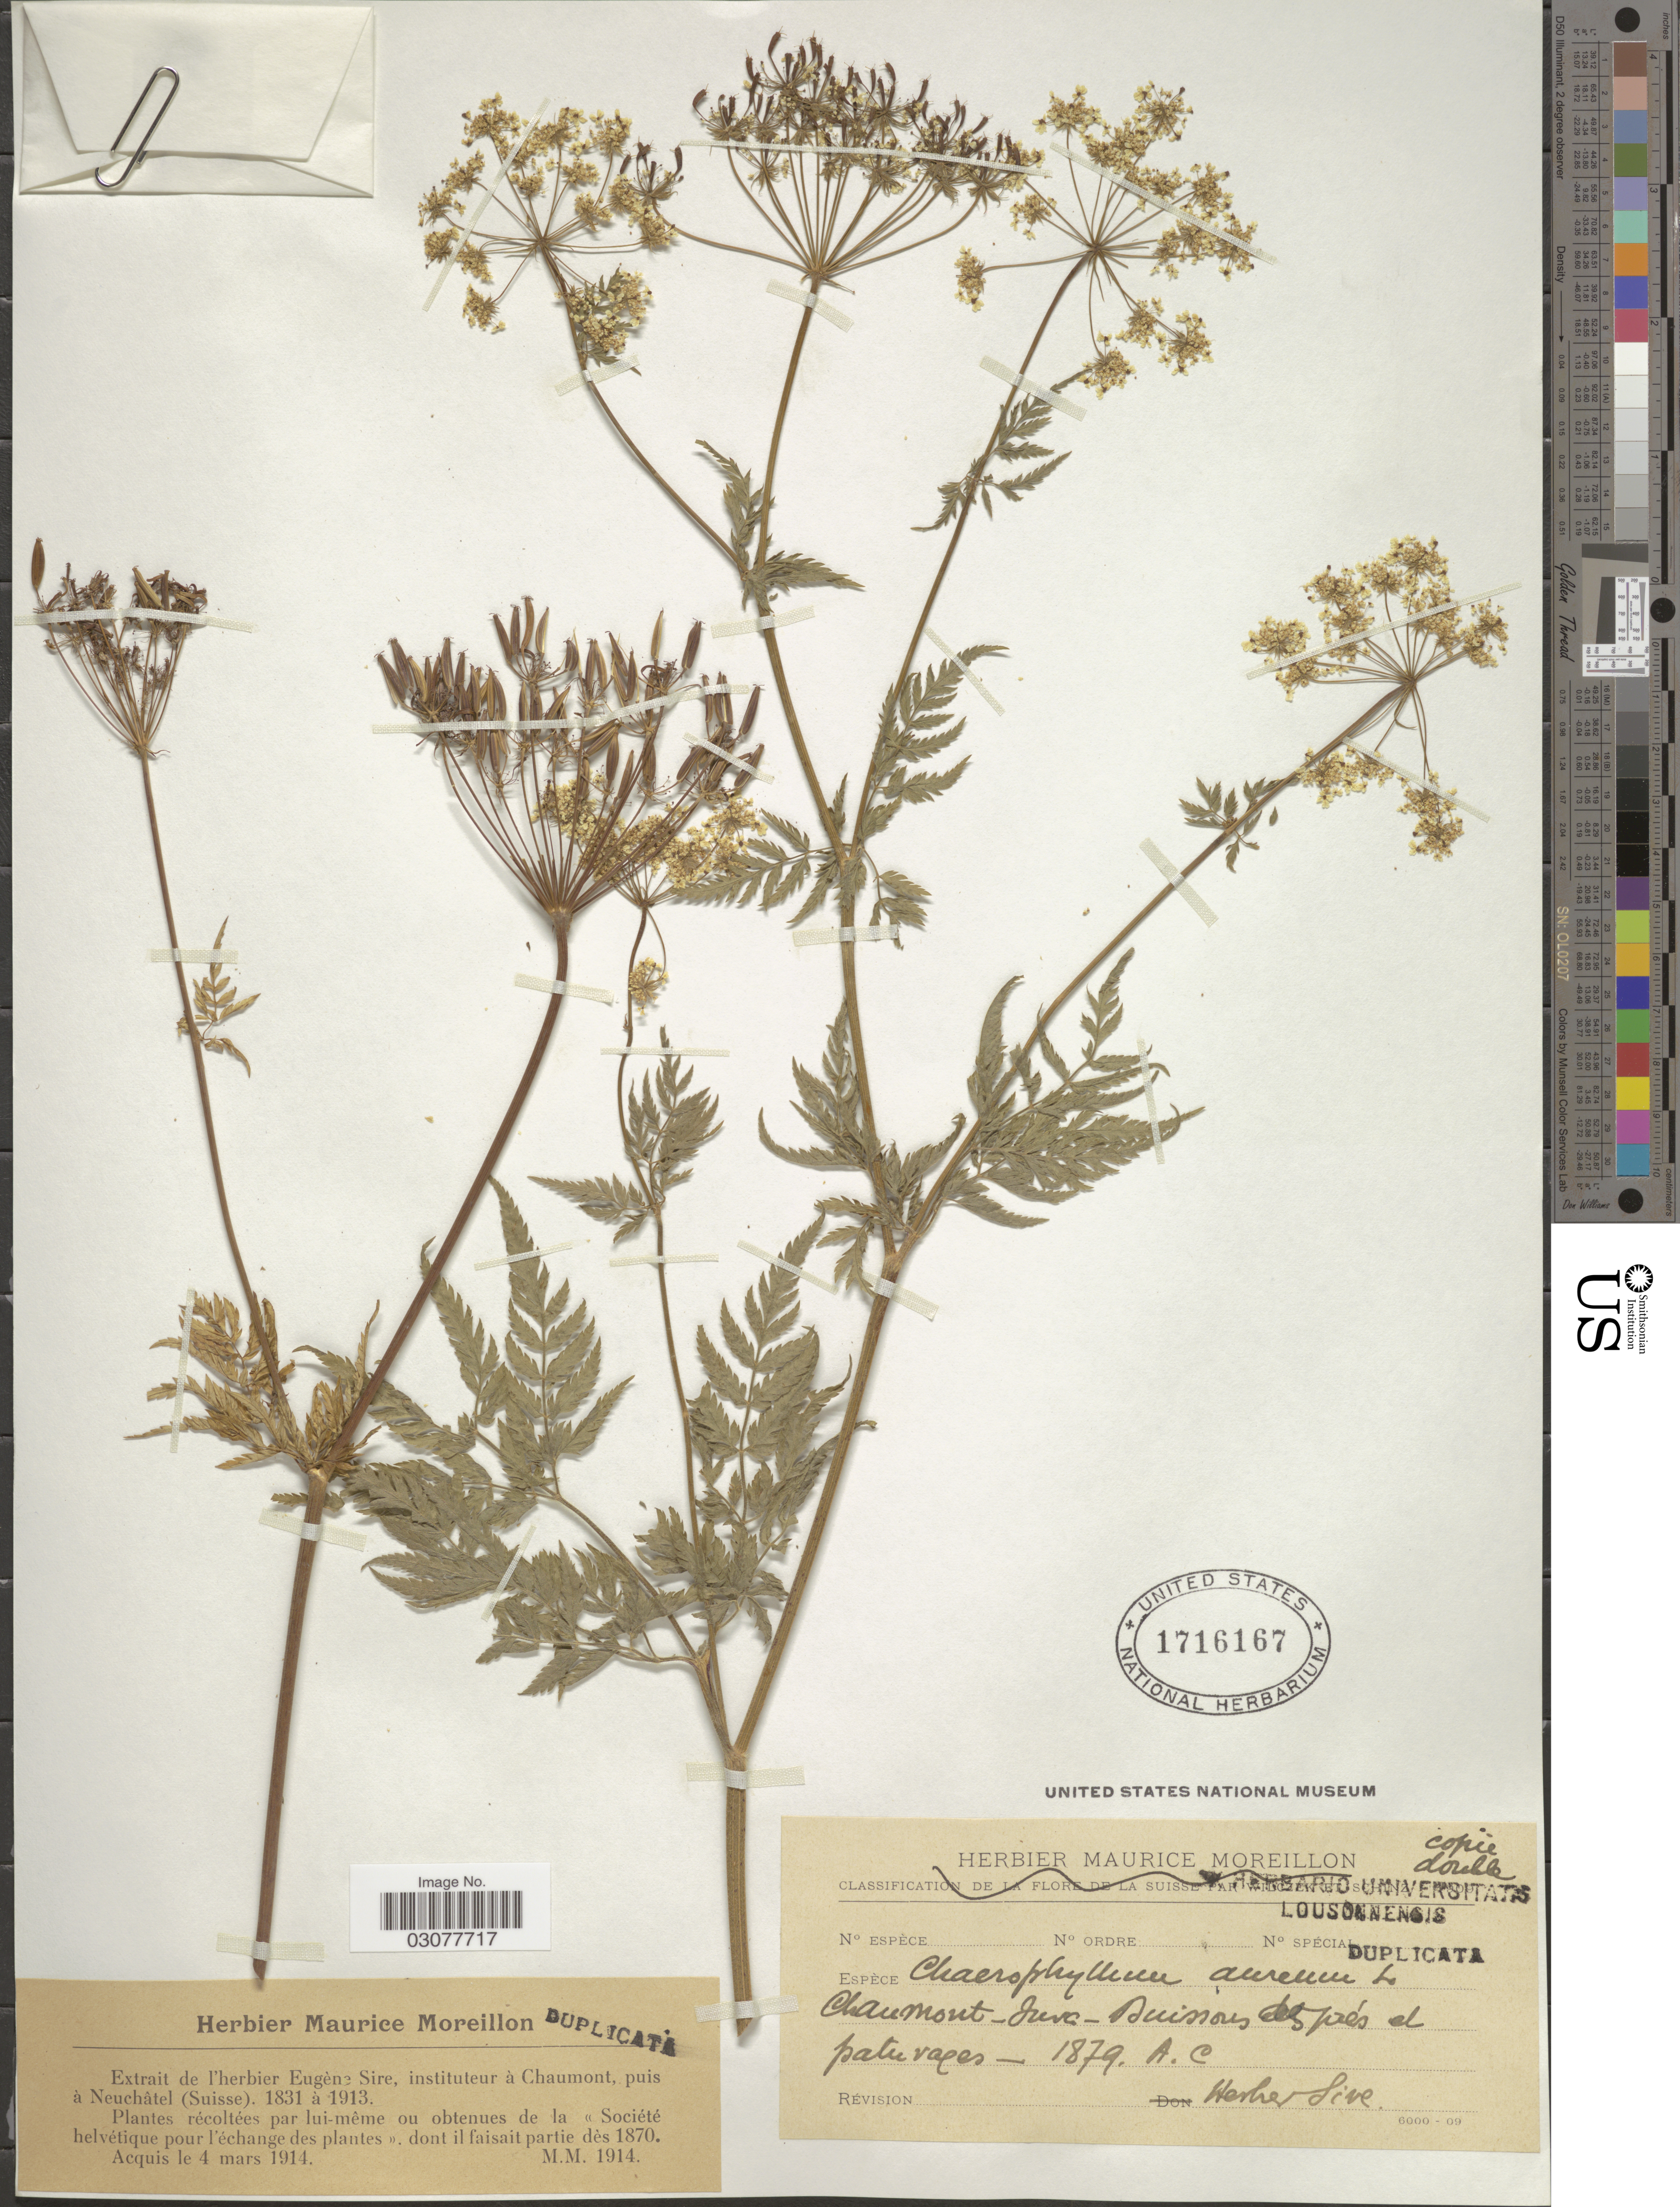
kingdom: Plantae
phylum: Tracheophyta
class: Magnoliopsida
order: Apiales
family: Apiaceae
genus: Chaerophyllum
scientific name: Chaerophyllum aureum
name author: L.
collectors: M. Moreillon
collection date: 1879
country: France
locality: Chaumont - Jura- Buissons prés el paturages.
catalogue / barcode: US 1716167